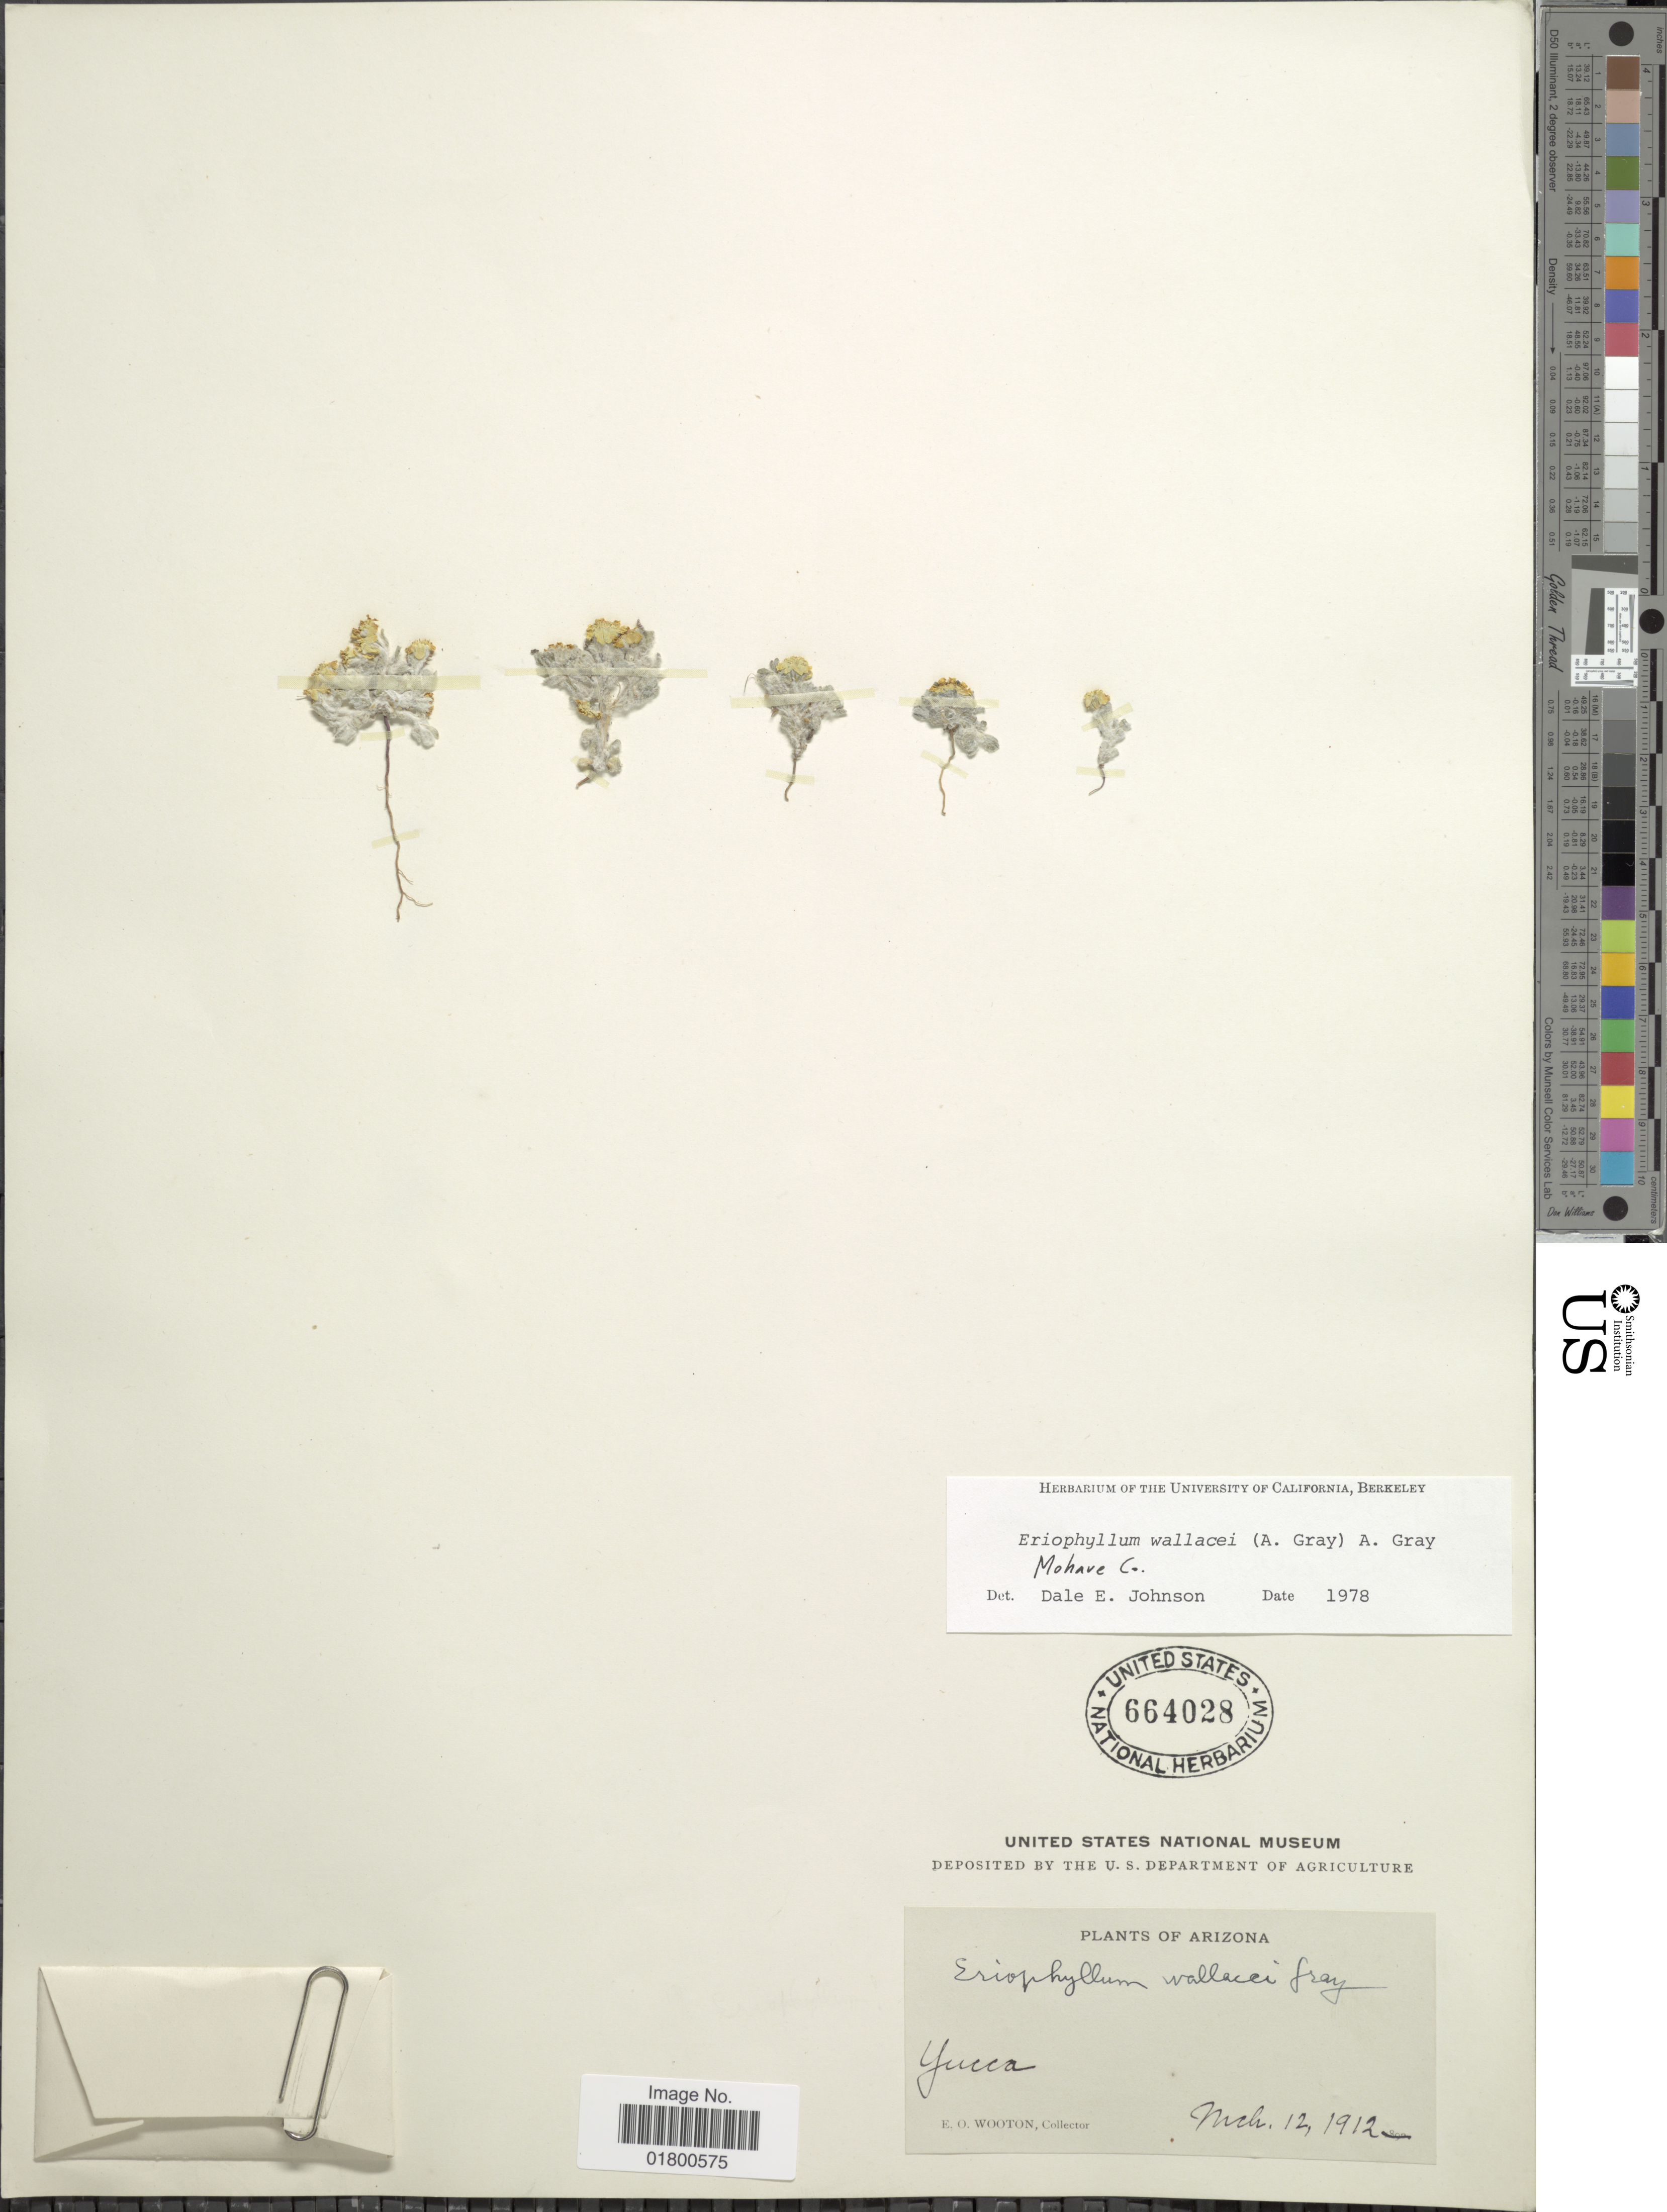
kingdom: Plantae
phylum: Tracheophyta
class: Magnoliopsida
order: Asterales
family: Asteraceae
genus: Eriophyllum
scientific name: Eriophyllum wallacei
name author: (A. Gray) A. Gray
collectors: E. O. Wooton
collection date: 1912-03-12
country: United States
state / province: Arizona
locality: Yucca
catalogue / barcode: US 664028